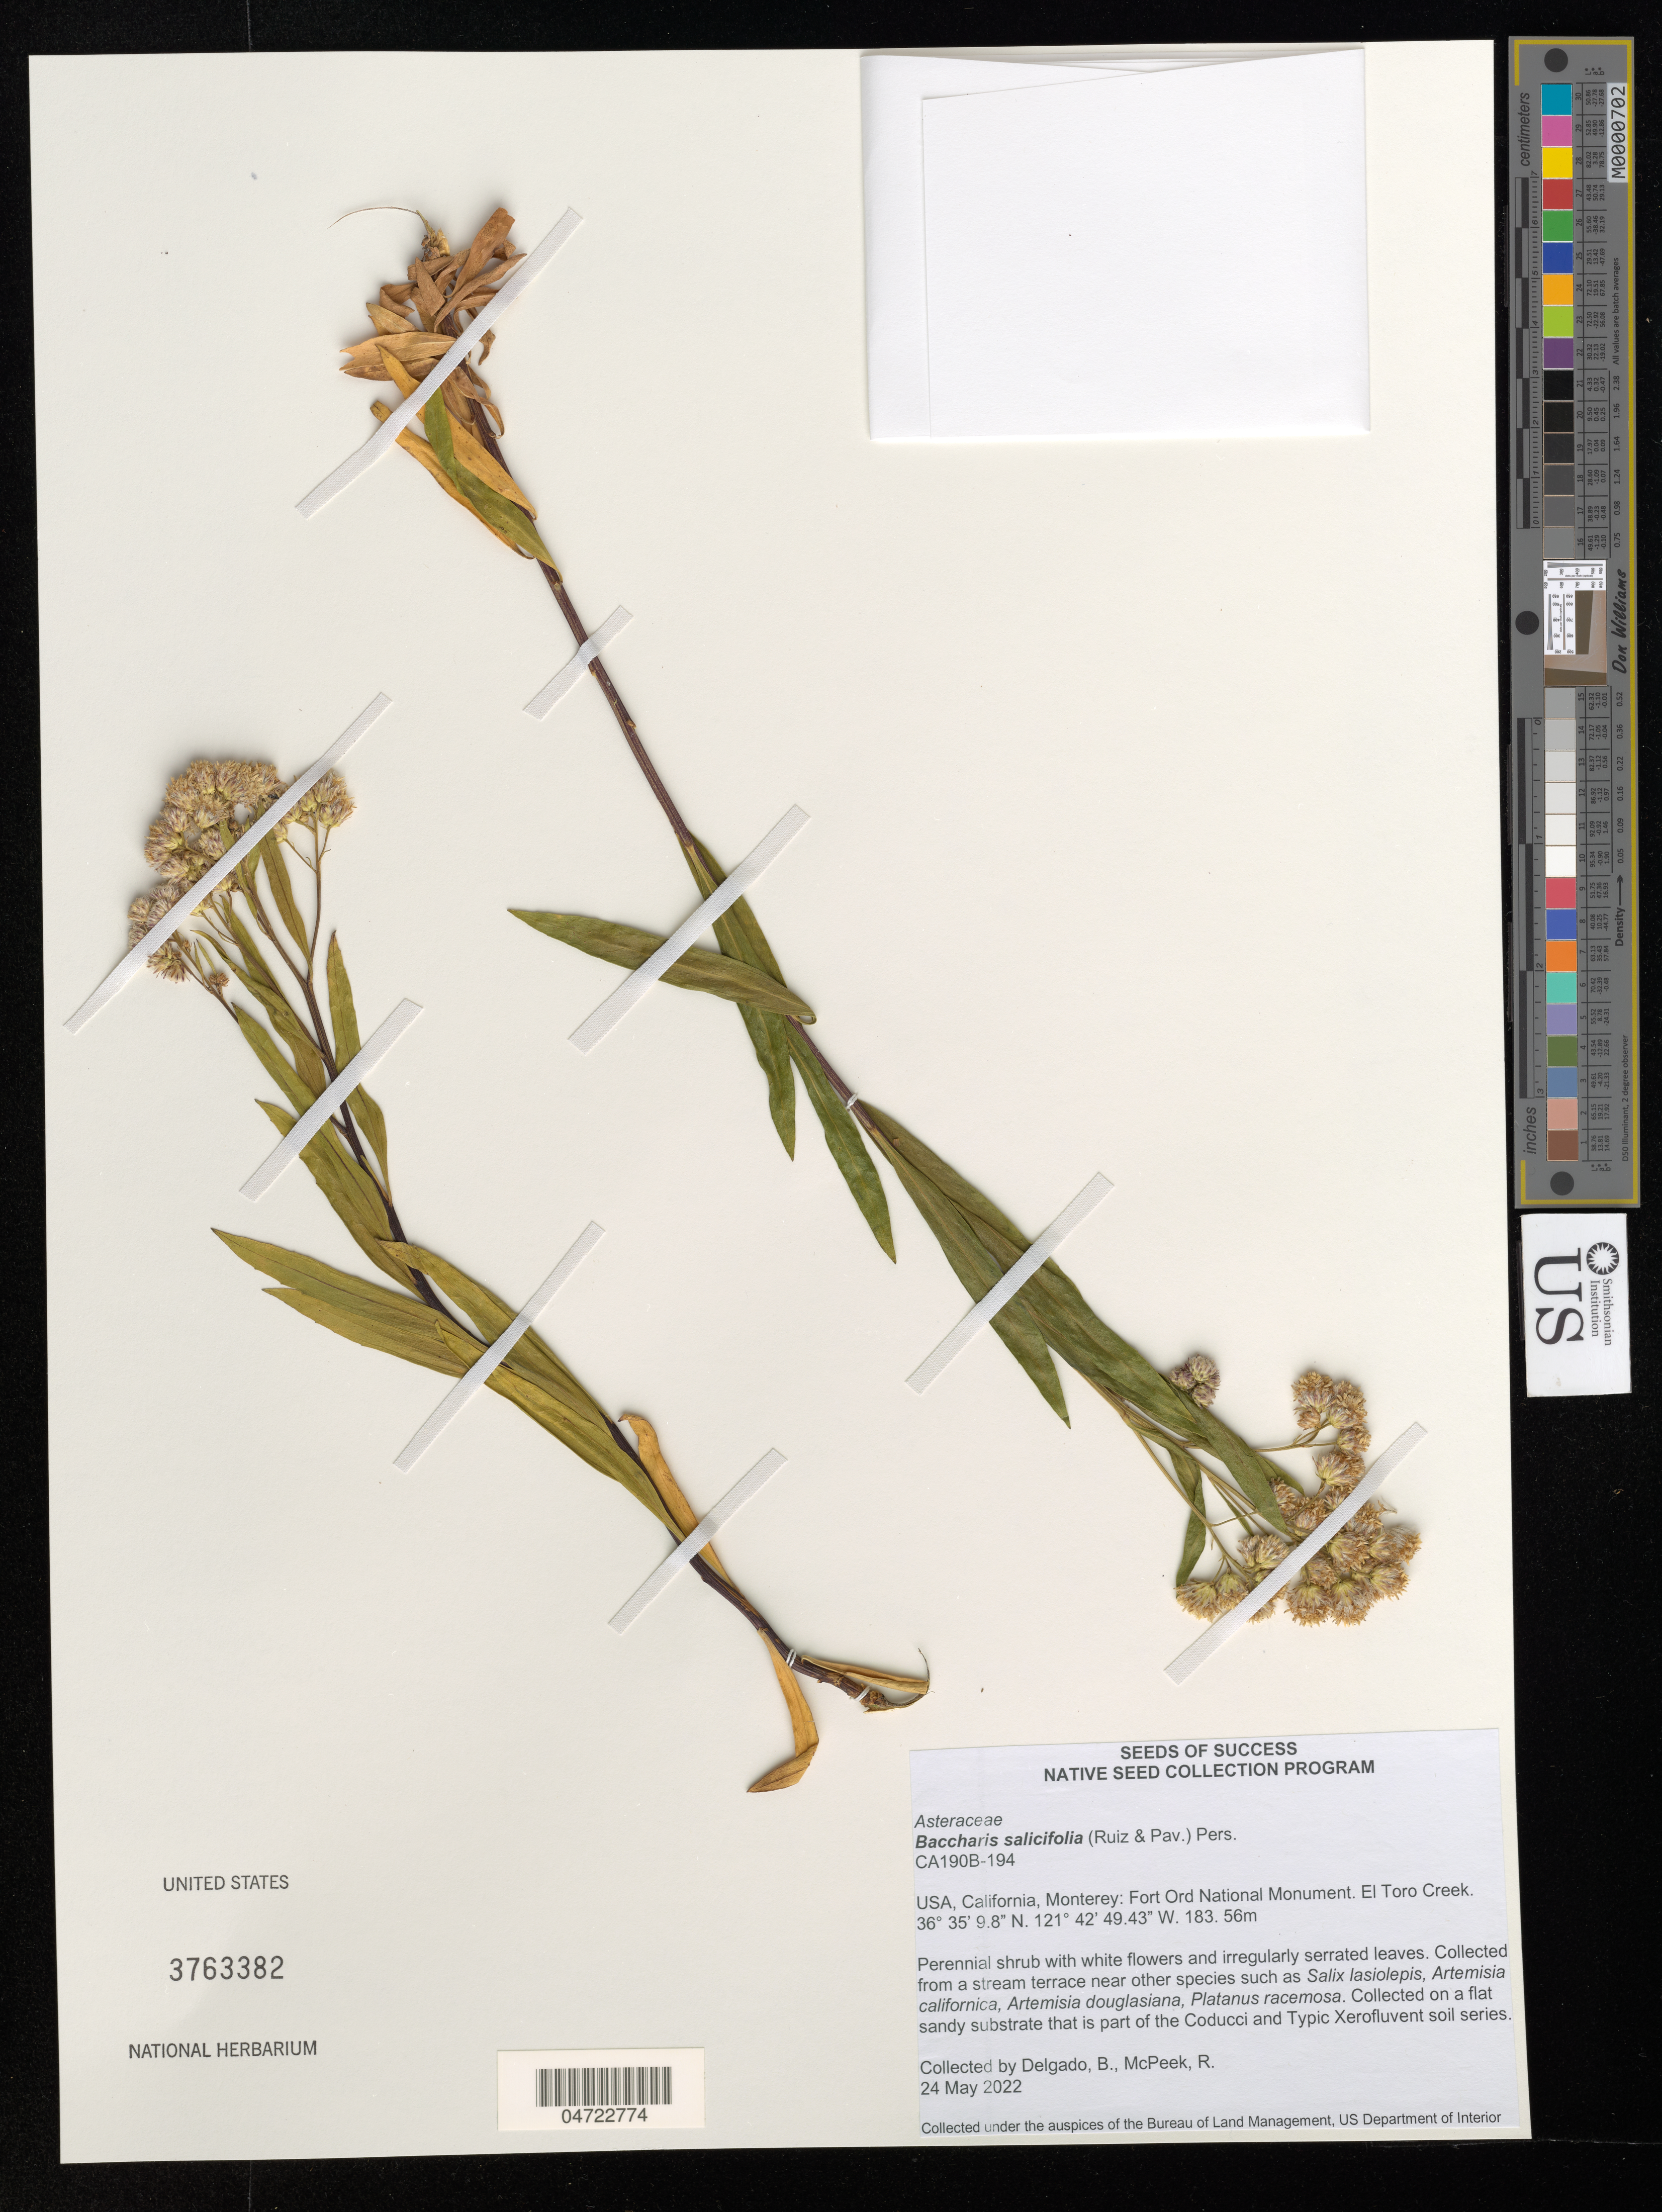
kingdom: Plantae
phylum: Tracheophyta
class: Magnoliopsida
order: Asterales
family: Asteraceae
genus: Baccharis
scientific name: Baccharis salicifolia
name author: (Ruiz & Pav.) Pers.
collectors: B. Delgado & R. McPeek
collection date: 2022-05-24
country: United States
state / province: California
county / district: Monterey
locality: Monterey: Fort Ord National Monument. El Toro Creek.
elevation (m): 183.56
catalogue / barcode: US 3763382